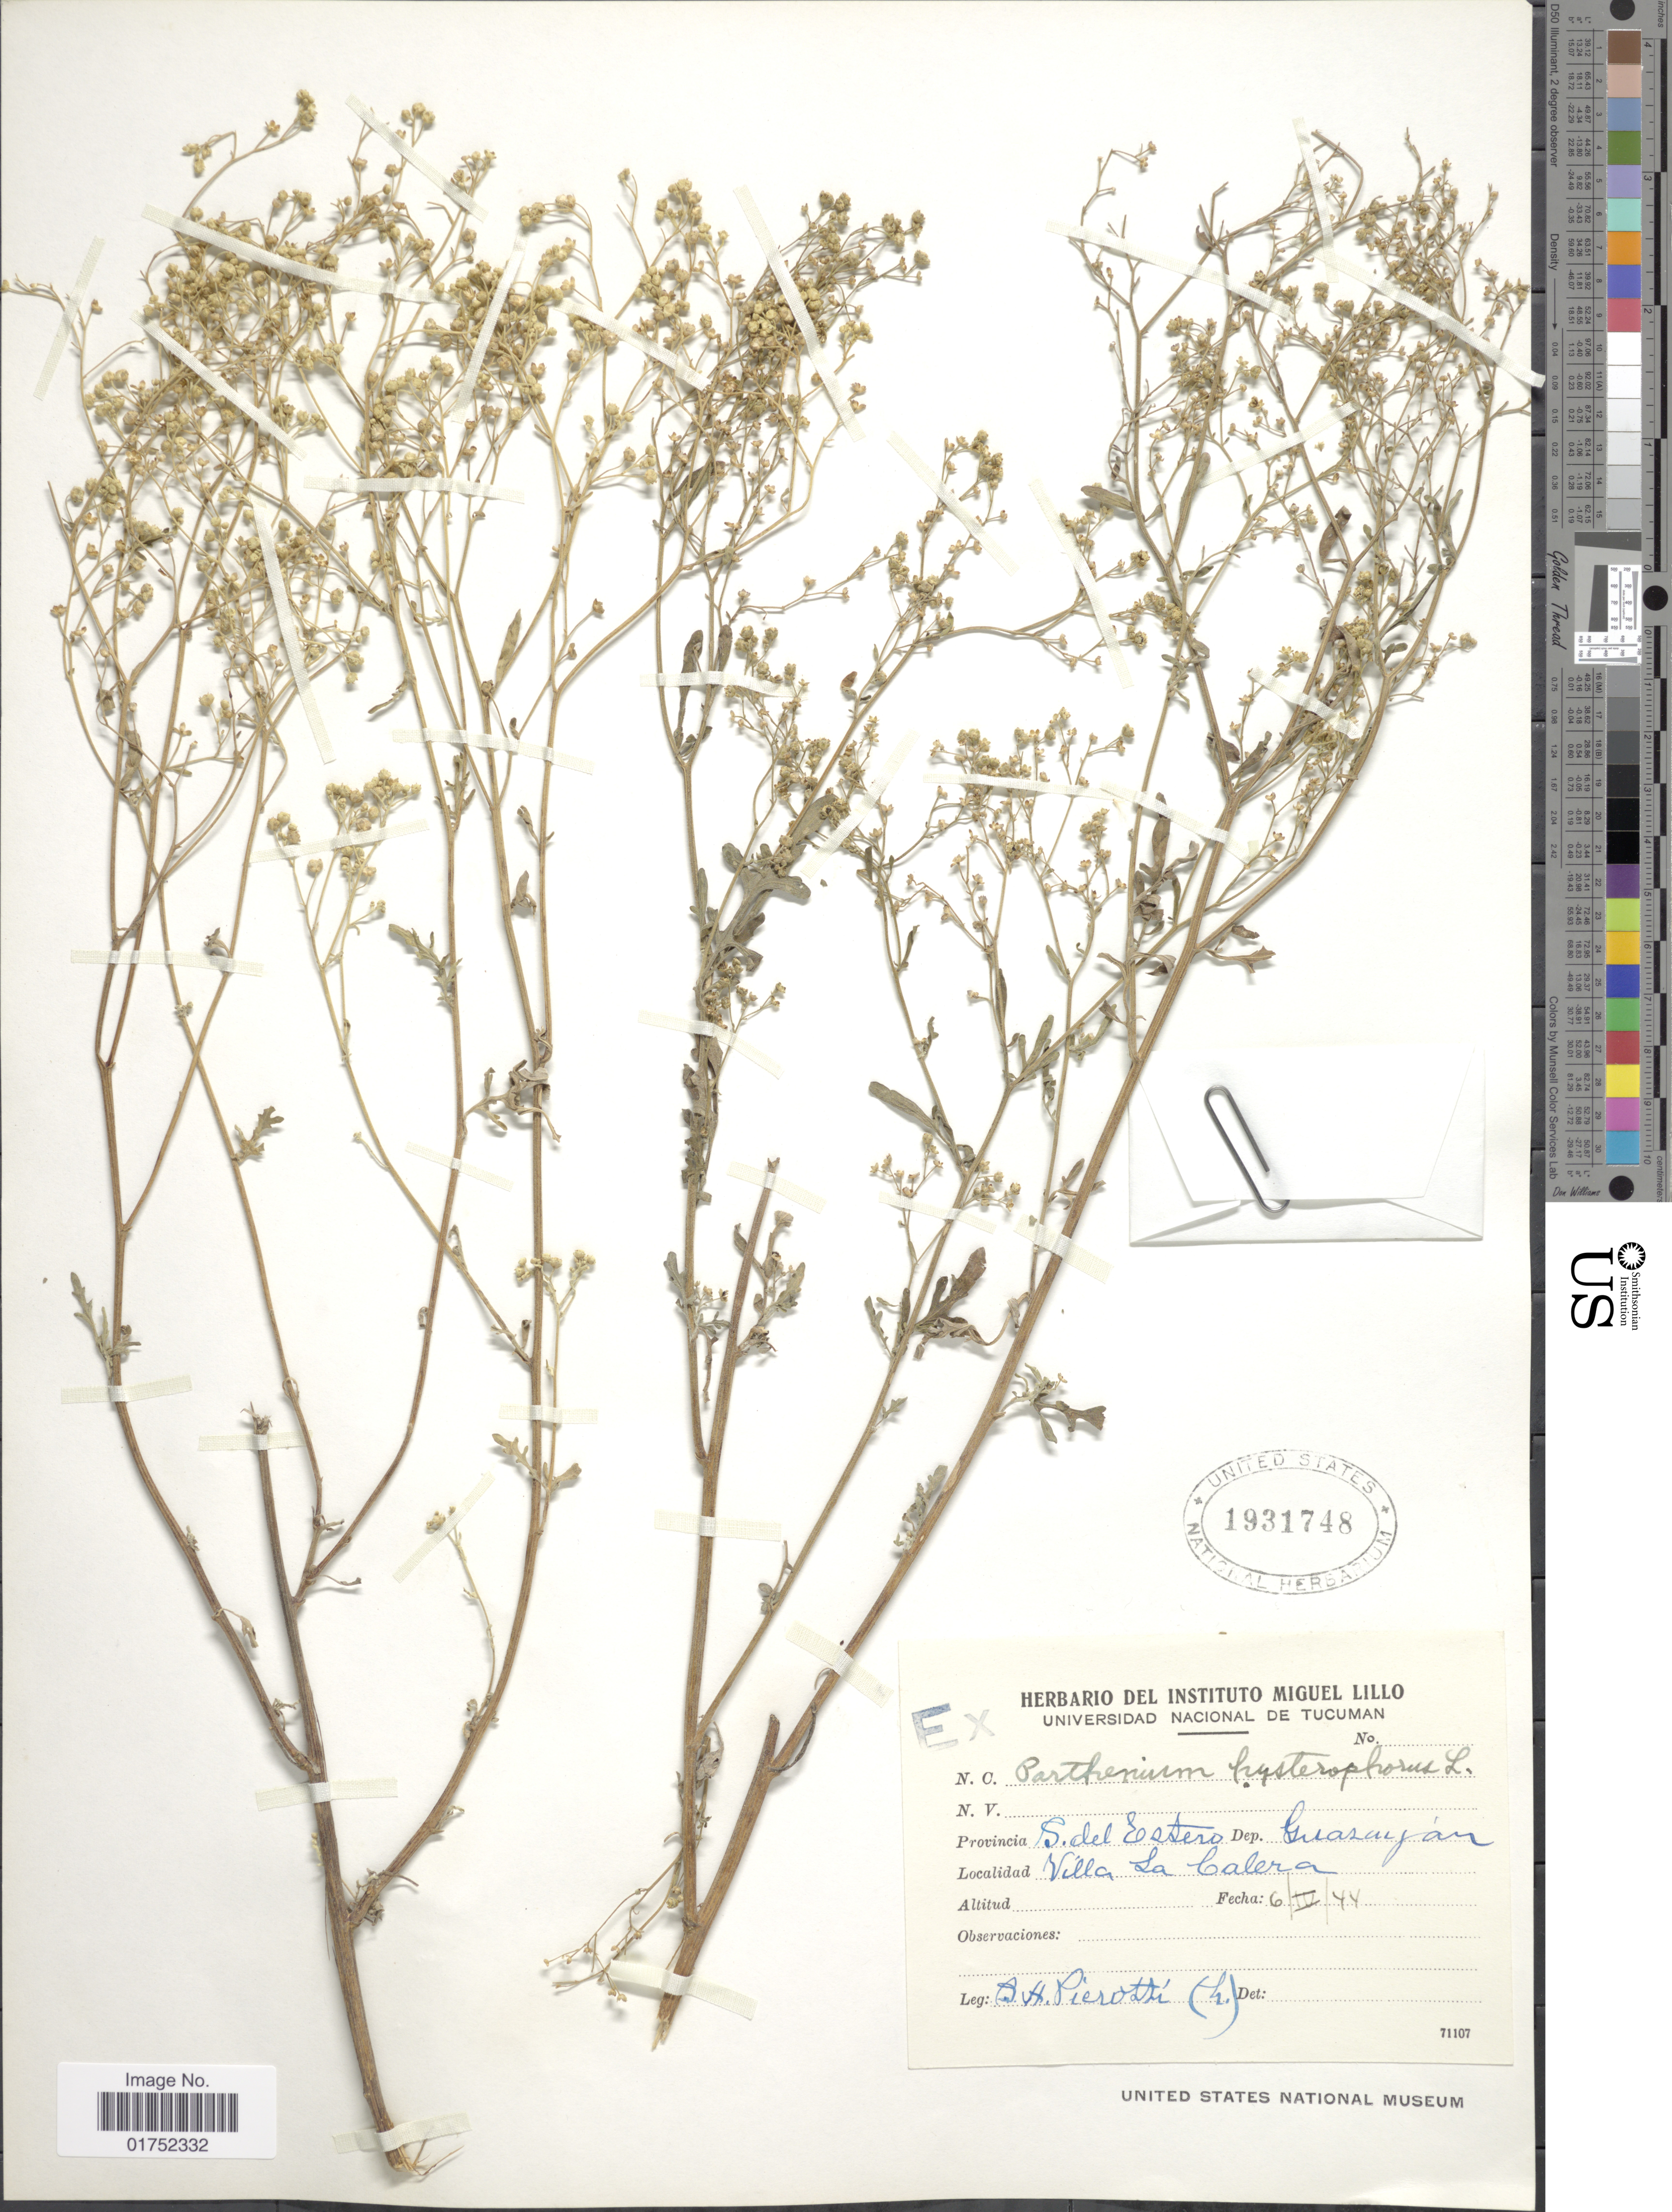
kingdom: Plantae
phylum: Tracheophyta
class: Magnoliopsida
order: Asterales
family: Asteraceae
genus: Parthenium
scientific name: Parthenium hysterophorus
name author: L.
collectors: S. A. Pierotti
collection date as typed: Transcribed d/m/y: 6/4/44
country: Argentina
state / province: Santiago del Estero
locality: S. del Estero, Dep. Guasayan, Villa La Calera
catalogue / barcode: US 1931748